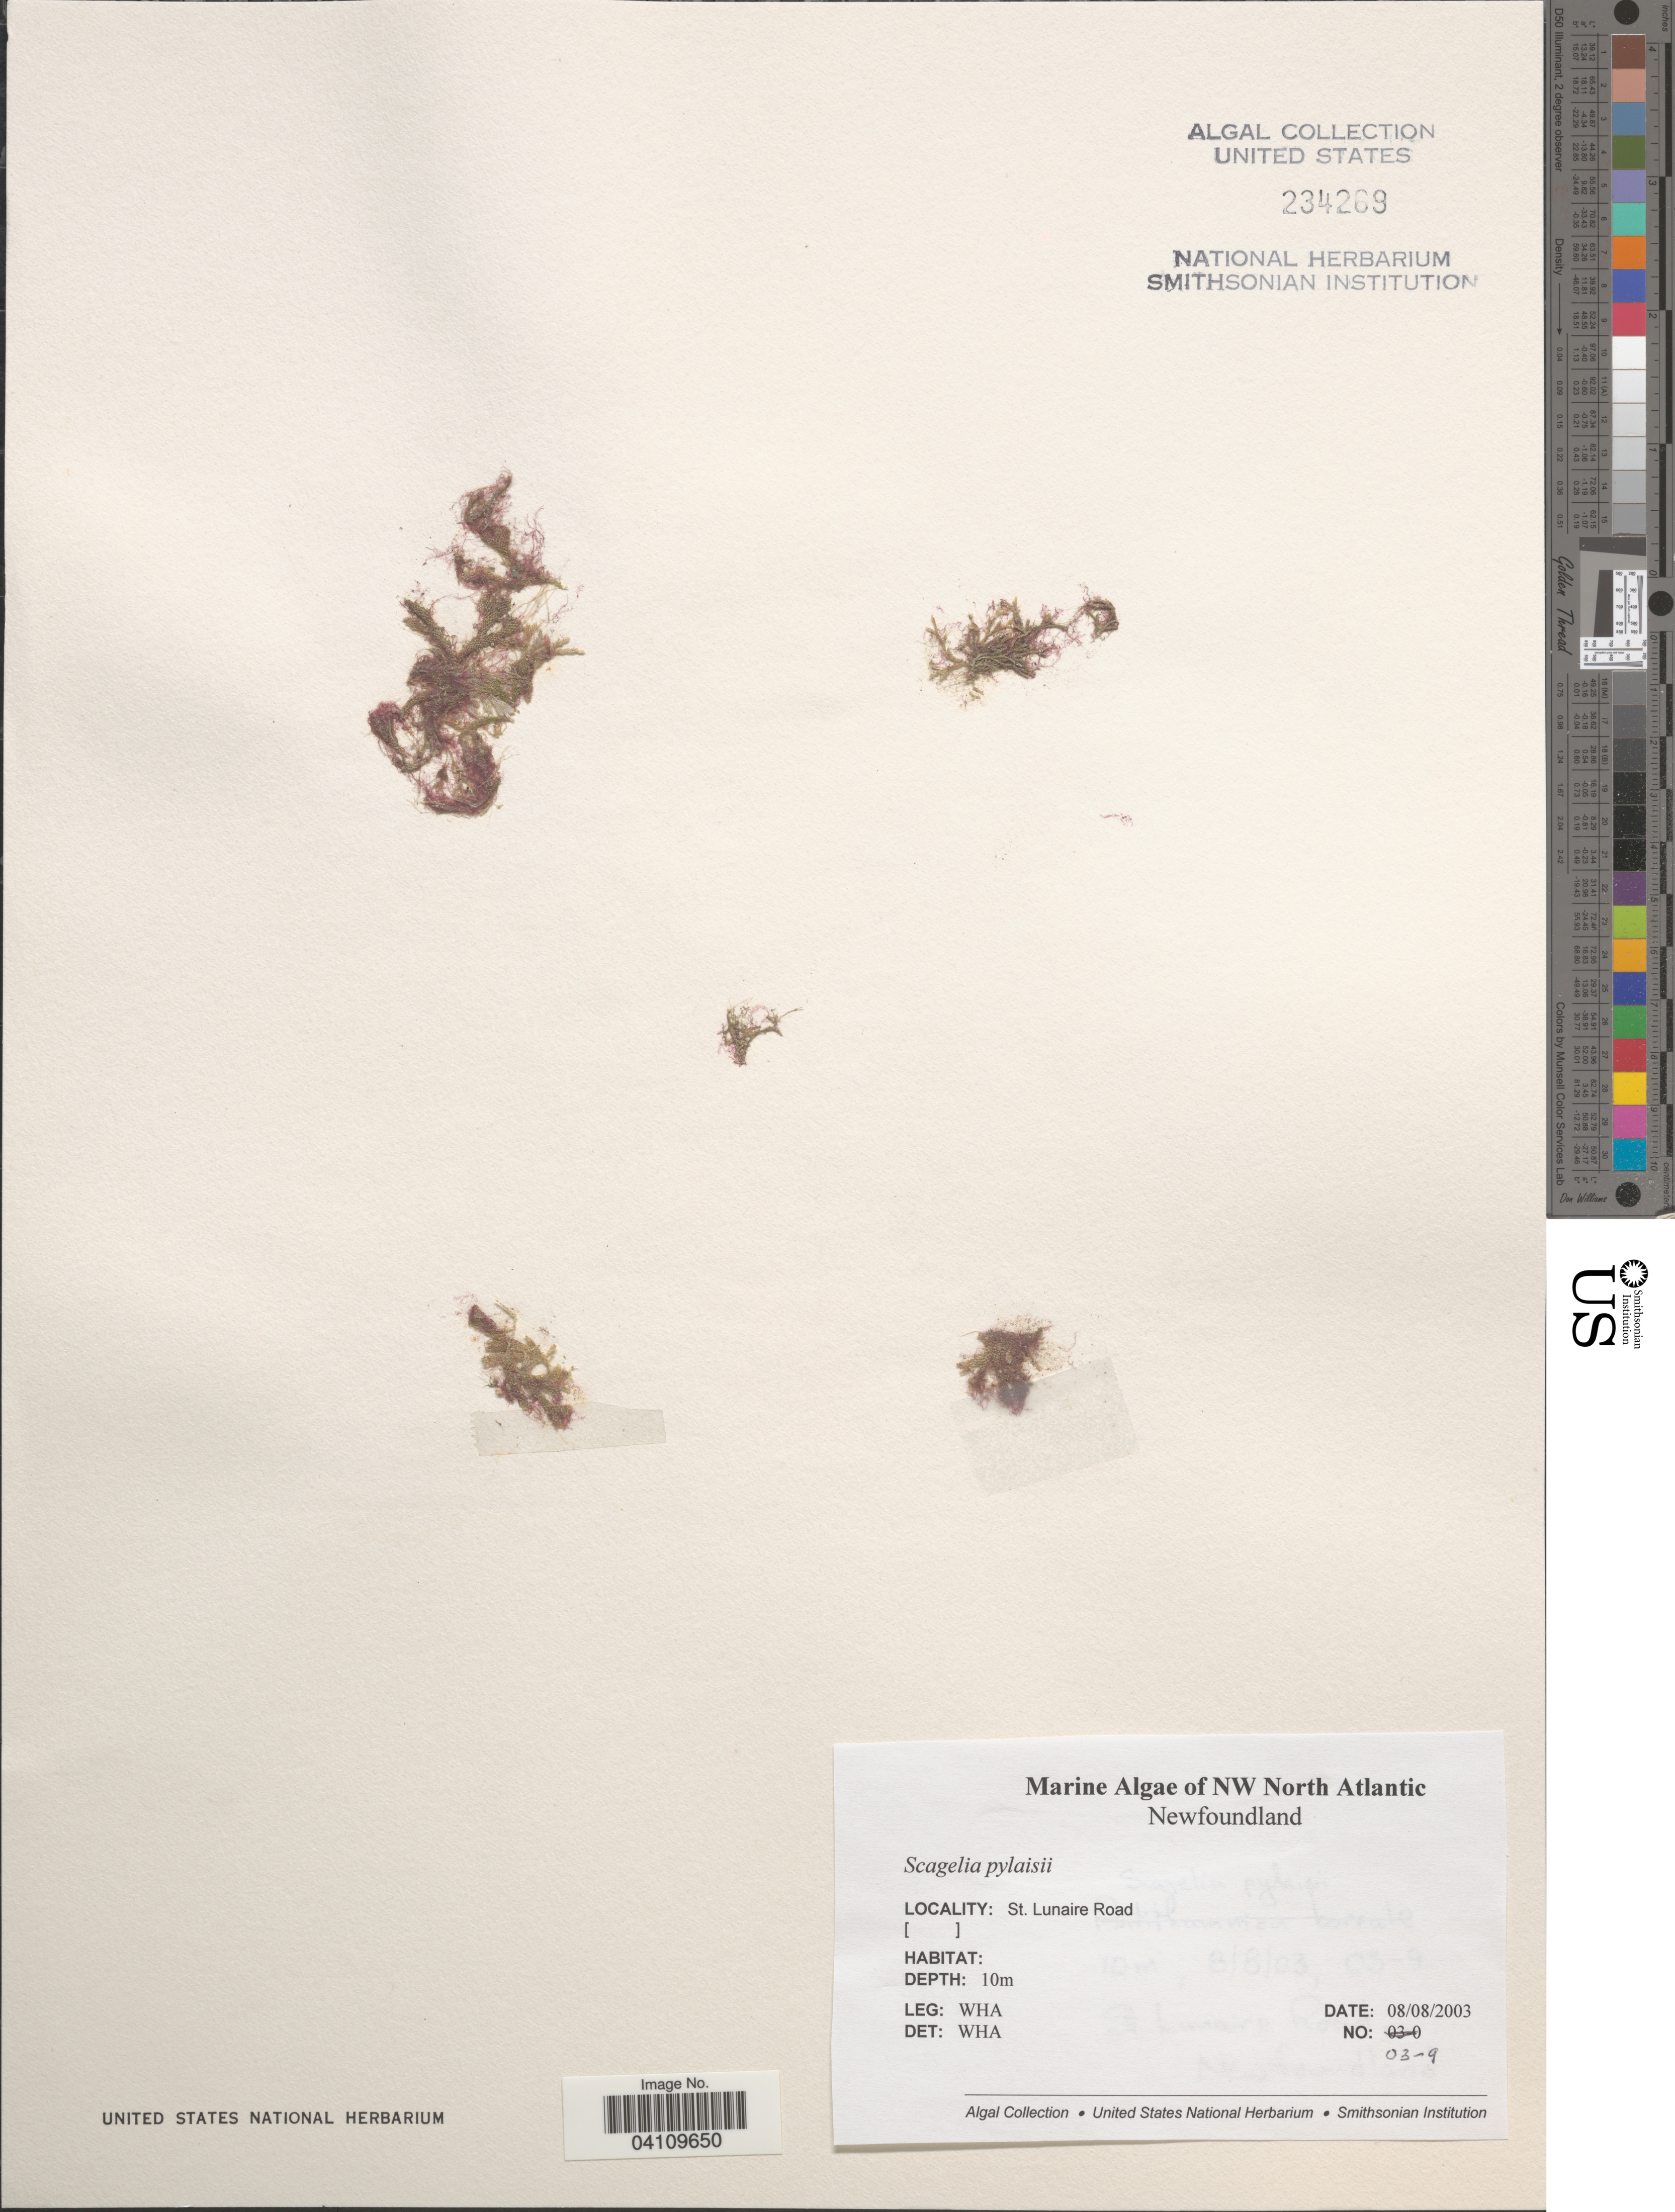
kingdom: Plantae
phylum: Rhodophyta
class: Florideophyceae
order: Ceramiales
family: Ceramiaceae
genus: Scagelia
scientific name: Scagelia pylaisaei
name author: (Montagne) M.J. Wynne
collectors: W. H. Adey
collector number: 03-9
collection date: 2003-08-08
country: Canada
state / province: Newfoundland and Labrador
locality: NW North Atlantic. St. Lunaire Road.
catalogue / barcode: US 234269